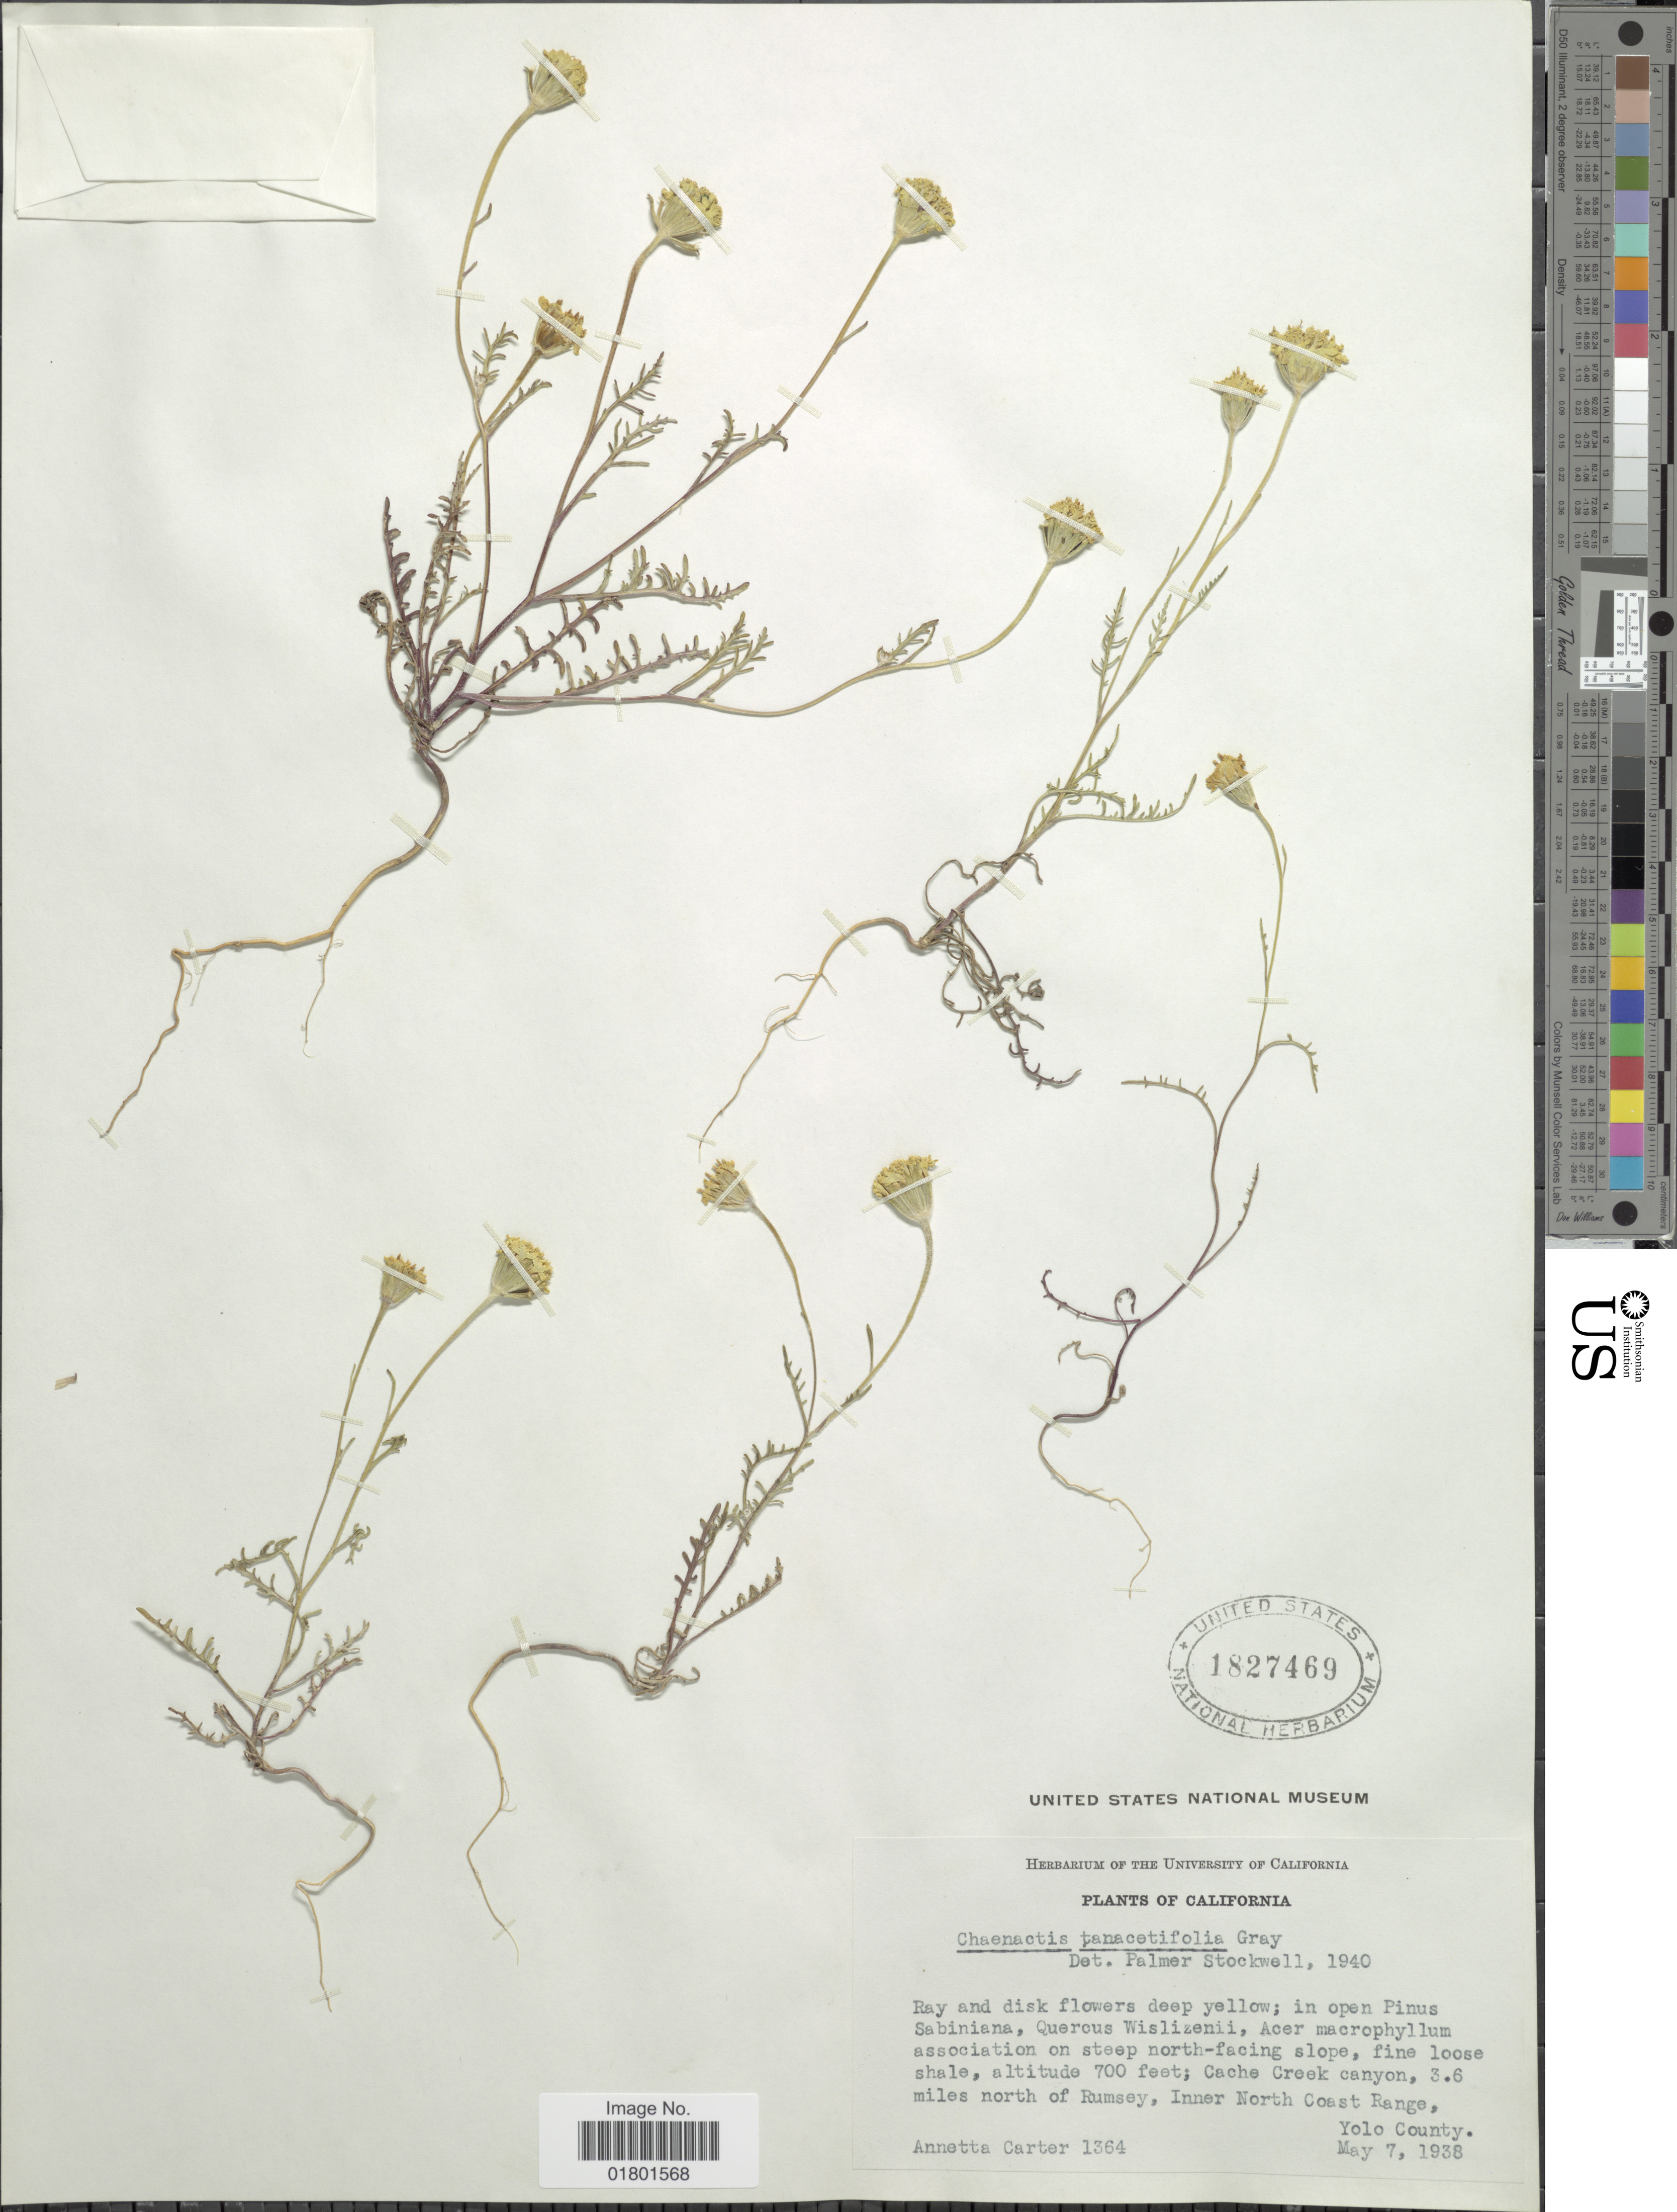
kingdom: Plantae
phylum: Tracheophyta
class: Magnoliopsida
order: Asterales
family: Asteraceae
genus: Chaenactis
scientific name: Chaenactis tanacetifolia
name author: A. Gray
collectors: A. M. Carter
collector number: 1364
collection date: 1938-05-07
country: United States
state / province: California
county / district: Yolo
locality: Cache Creek canyon, 3.6 miles north of Rumsey, Inner North Coast Range, Yolo County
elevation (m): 213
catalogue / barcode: US 1827469